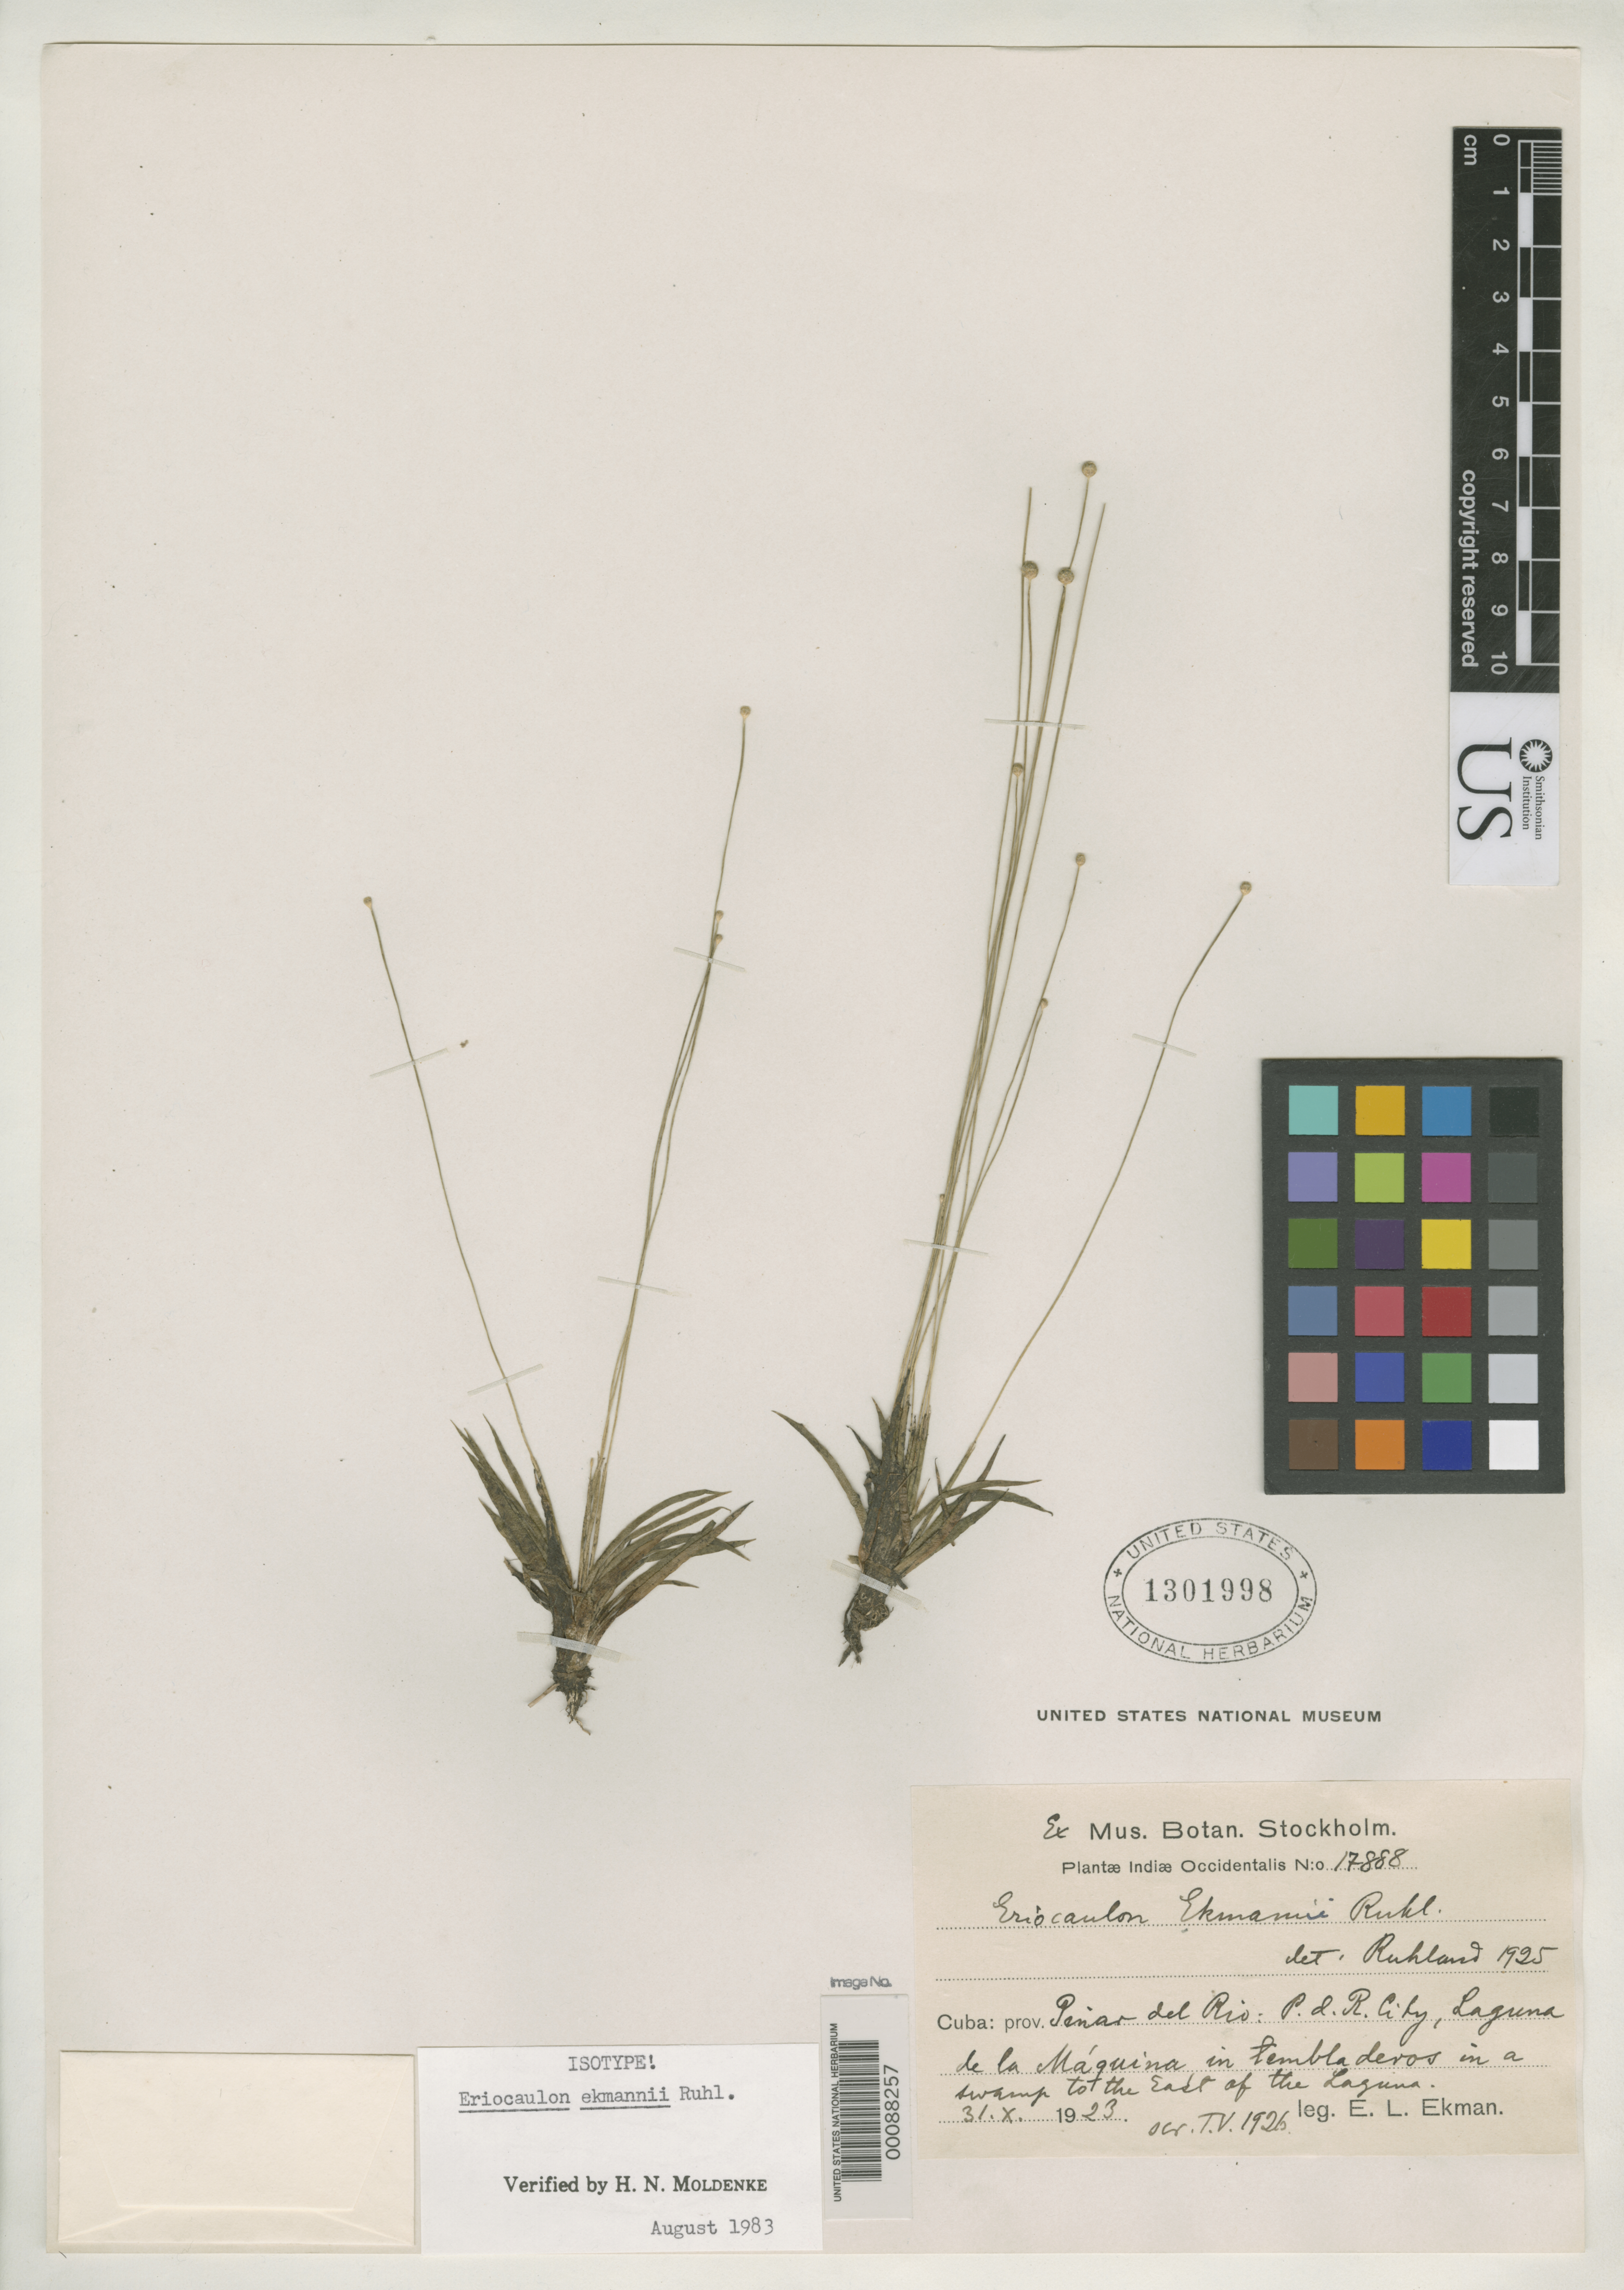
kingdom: Plantae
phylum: Tracheophyta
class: Liliopsida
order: Poales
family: Eriocaulaceae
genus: Eriocaulon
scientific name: Eriocaulon ekmanii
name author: Ruhland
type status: Type Collection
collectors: E. L. Ekman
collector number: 17888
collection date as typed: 31 Oct 1923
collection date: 1923-10-31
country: Cuba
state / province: Pinar del Río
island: Greater Antilles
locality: Laguna de La Maquina.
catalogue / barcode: US 1301998